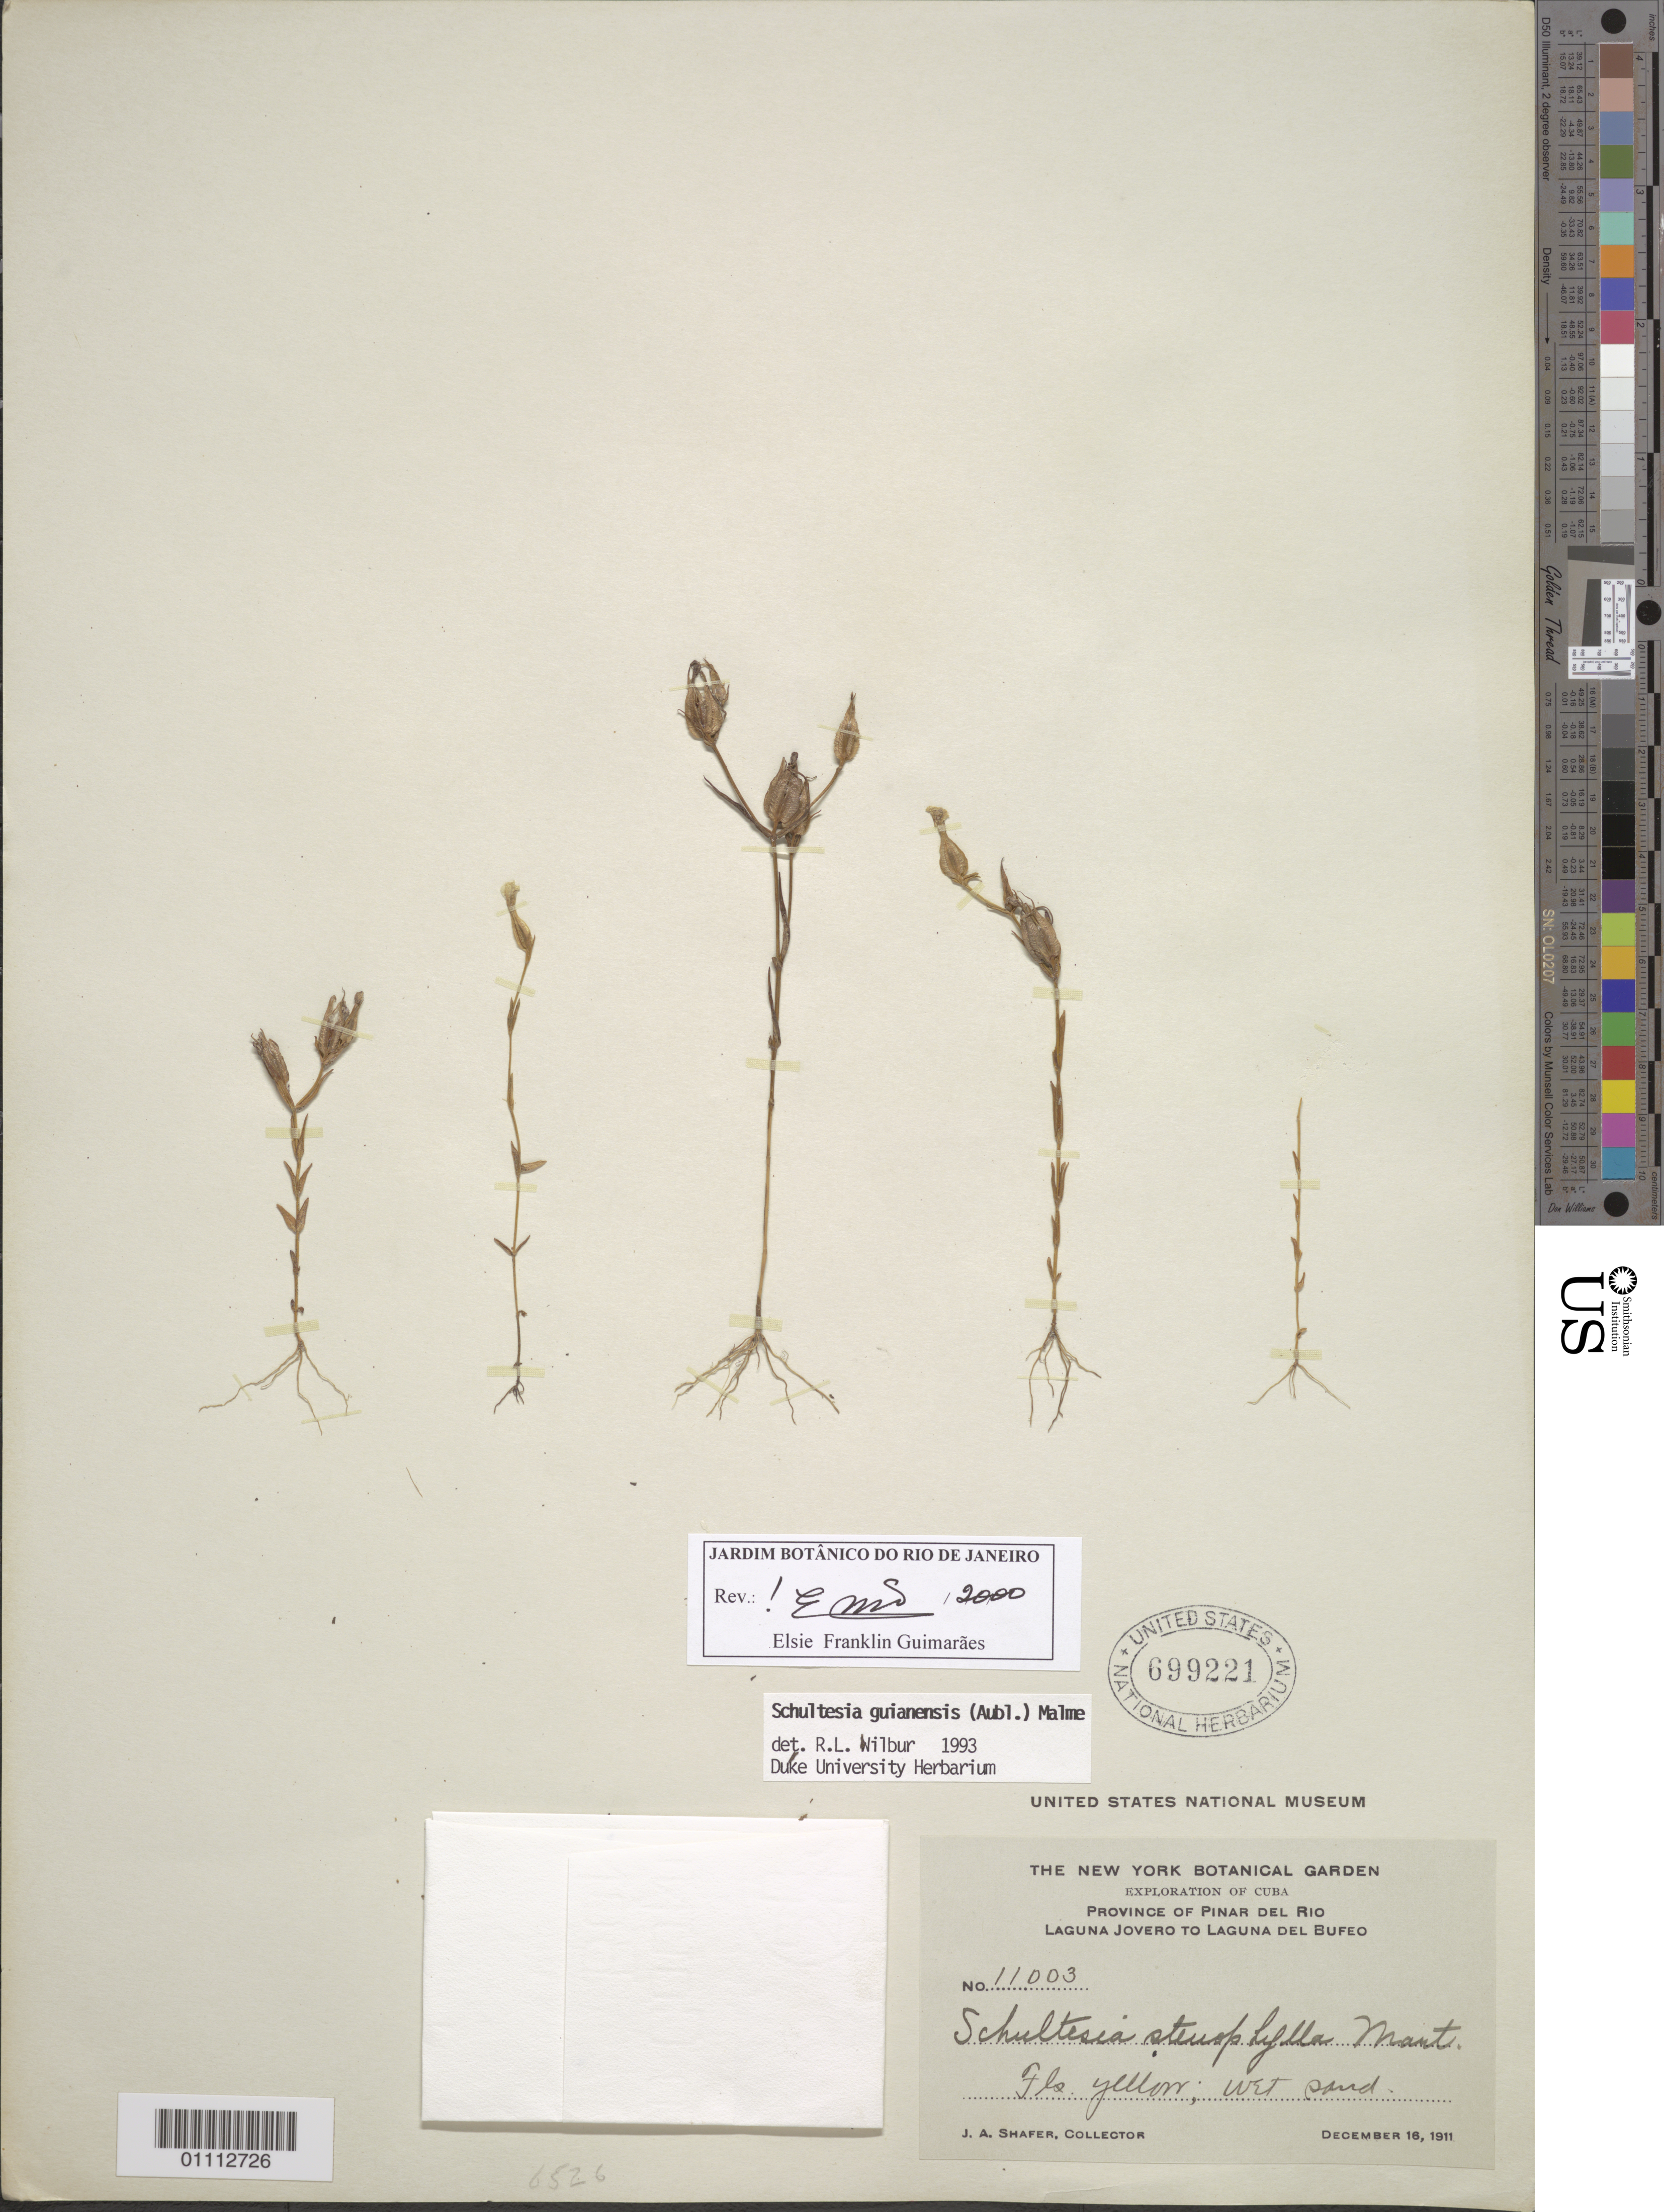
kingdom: Plantae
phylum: Tracheophyta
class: Magnoliopsida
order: Gentianales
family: Gentianaceae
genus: Schultesia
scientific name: Schultesia guianensis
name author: (Aubl.) Malme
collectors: J. A. Shafer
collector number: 11003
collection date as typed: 16 Dec 1911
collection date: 1911-12-16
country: Cuba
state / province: Pinar del Rio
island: Cuba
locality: Laguna Jovero to Laguna del Bufeo Wet sand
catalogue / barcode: US 699221